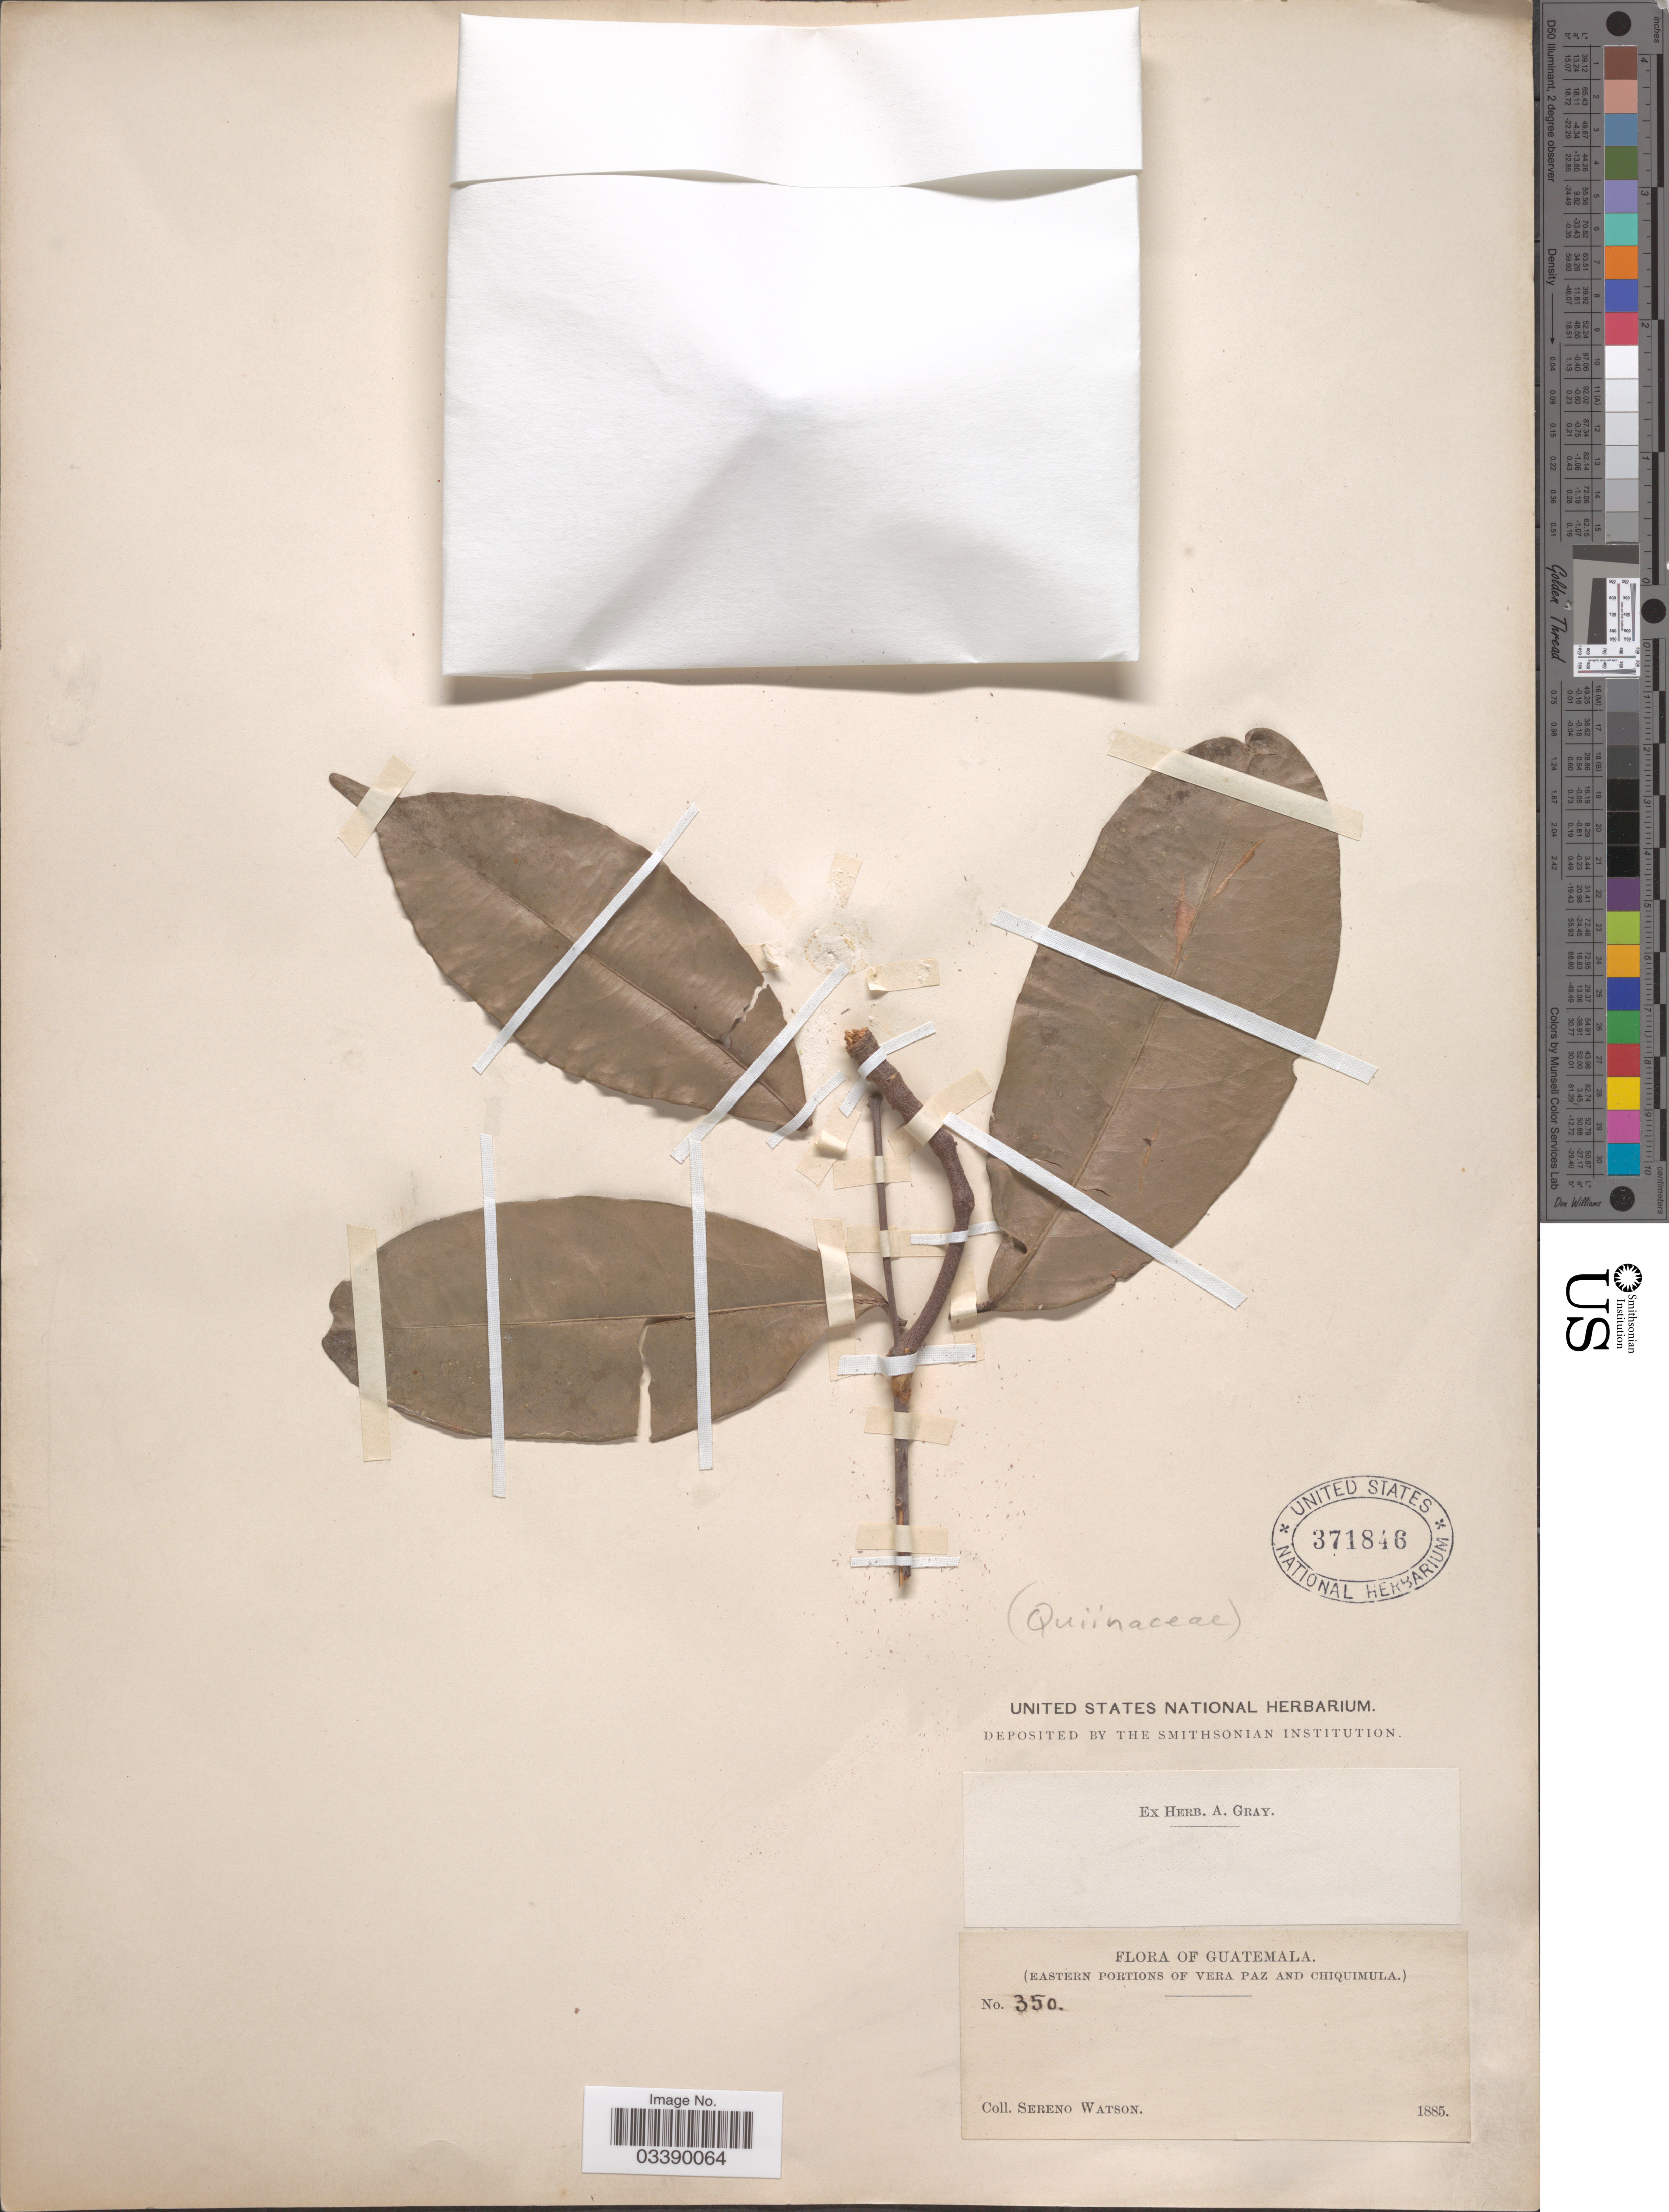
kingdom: Plantae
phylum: Tracheophyta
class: Magnoliopsida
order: Malpighiales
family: Quiinaceae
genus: Quiina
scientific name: Quiina sp.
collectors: S. Watson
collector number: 350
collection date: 1885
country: Guatemala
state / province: Chiquimula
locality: (Eastern Portions of Vera Paz).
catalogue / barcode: US 371846